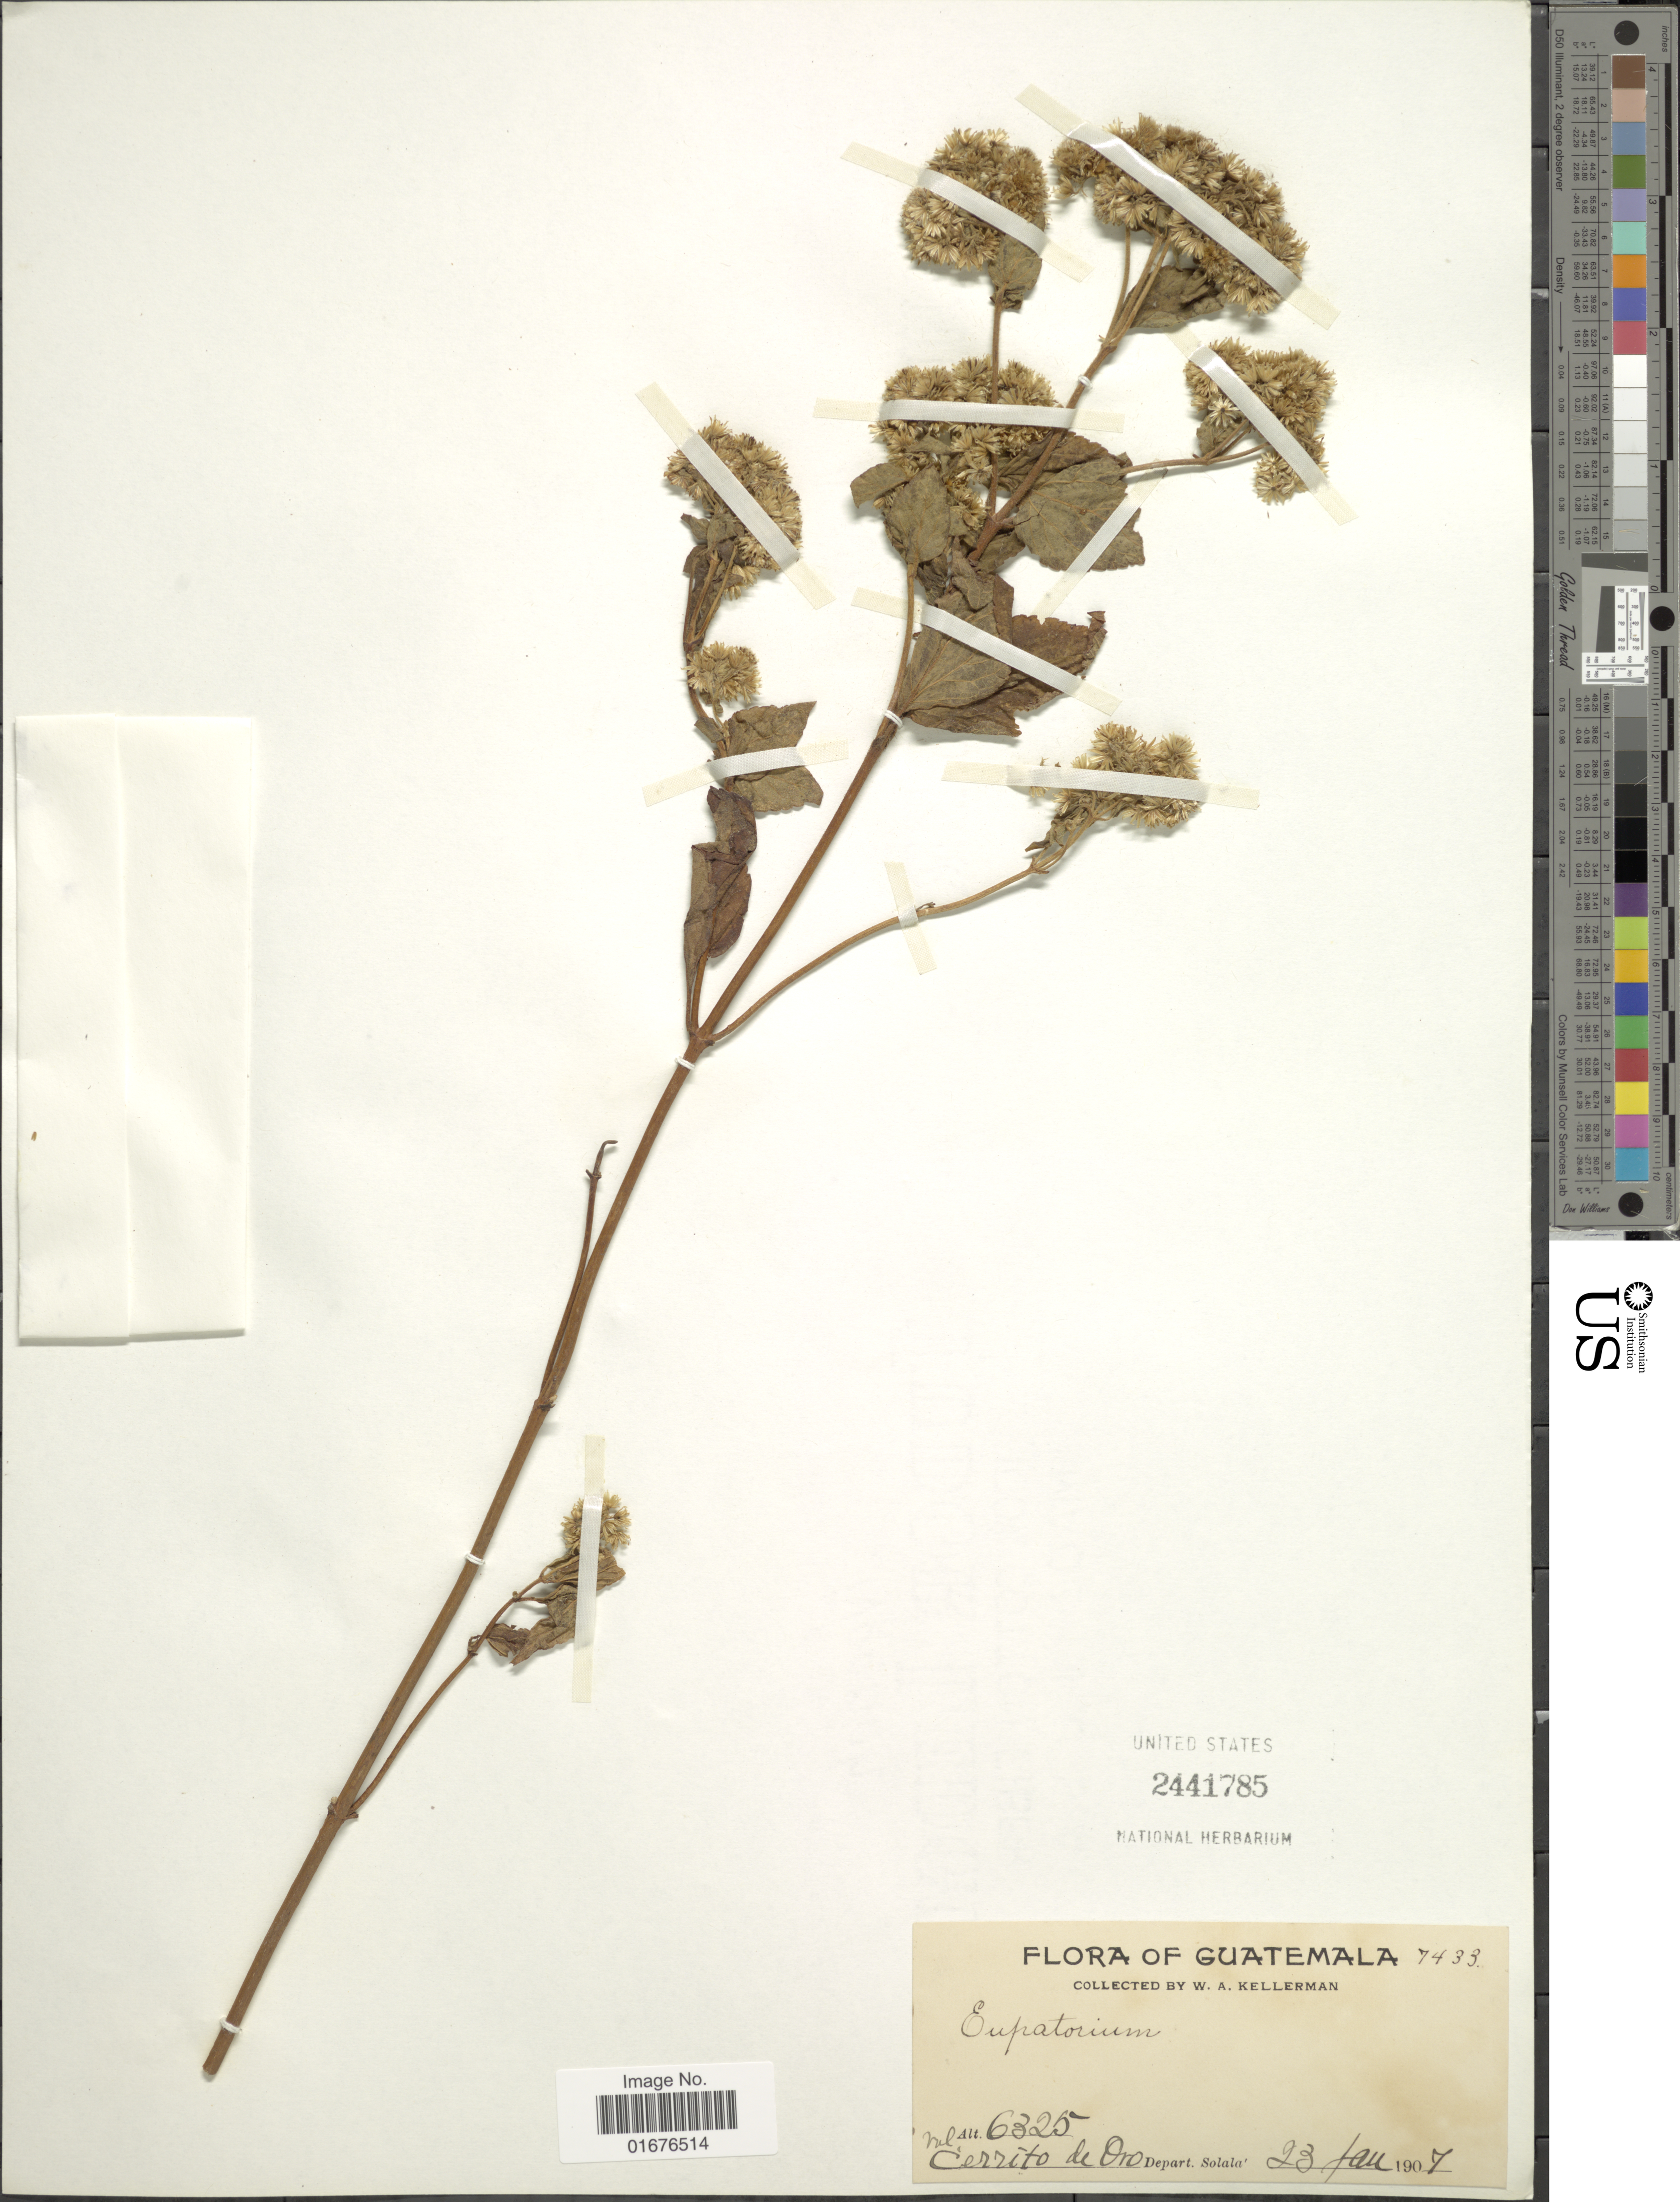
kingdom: Plantae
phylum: Tracheophyta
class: Magnoliopsida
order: Asterales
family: Asteraceae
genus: Ageratina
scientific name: Ageratina pichinchensis var. bustamenta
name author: (DC.) R.M. King & H. Rob.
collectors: W. Kellerman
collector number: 7433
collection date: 1907-01-23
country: Guatemala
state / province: Sololá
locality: Rd. Cerrito de Oro, Depart. Solala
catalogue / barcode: US 2441785